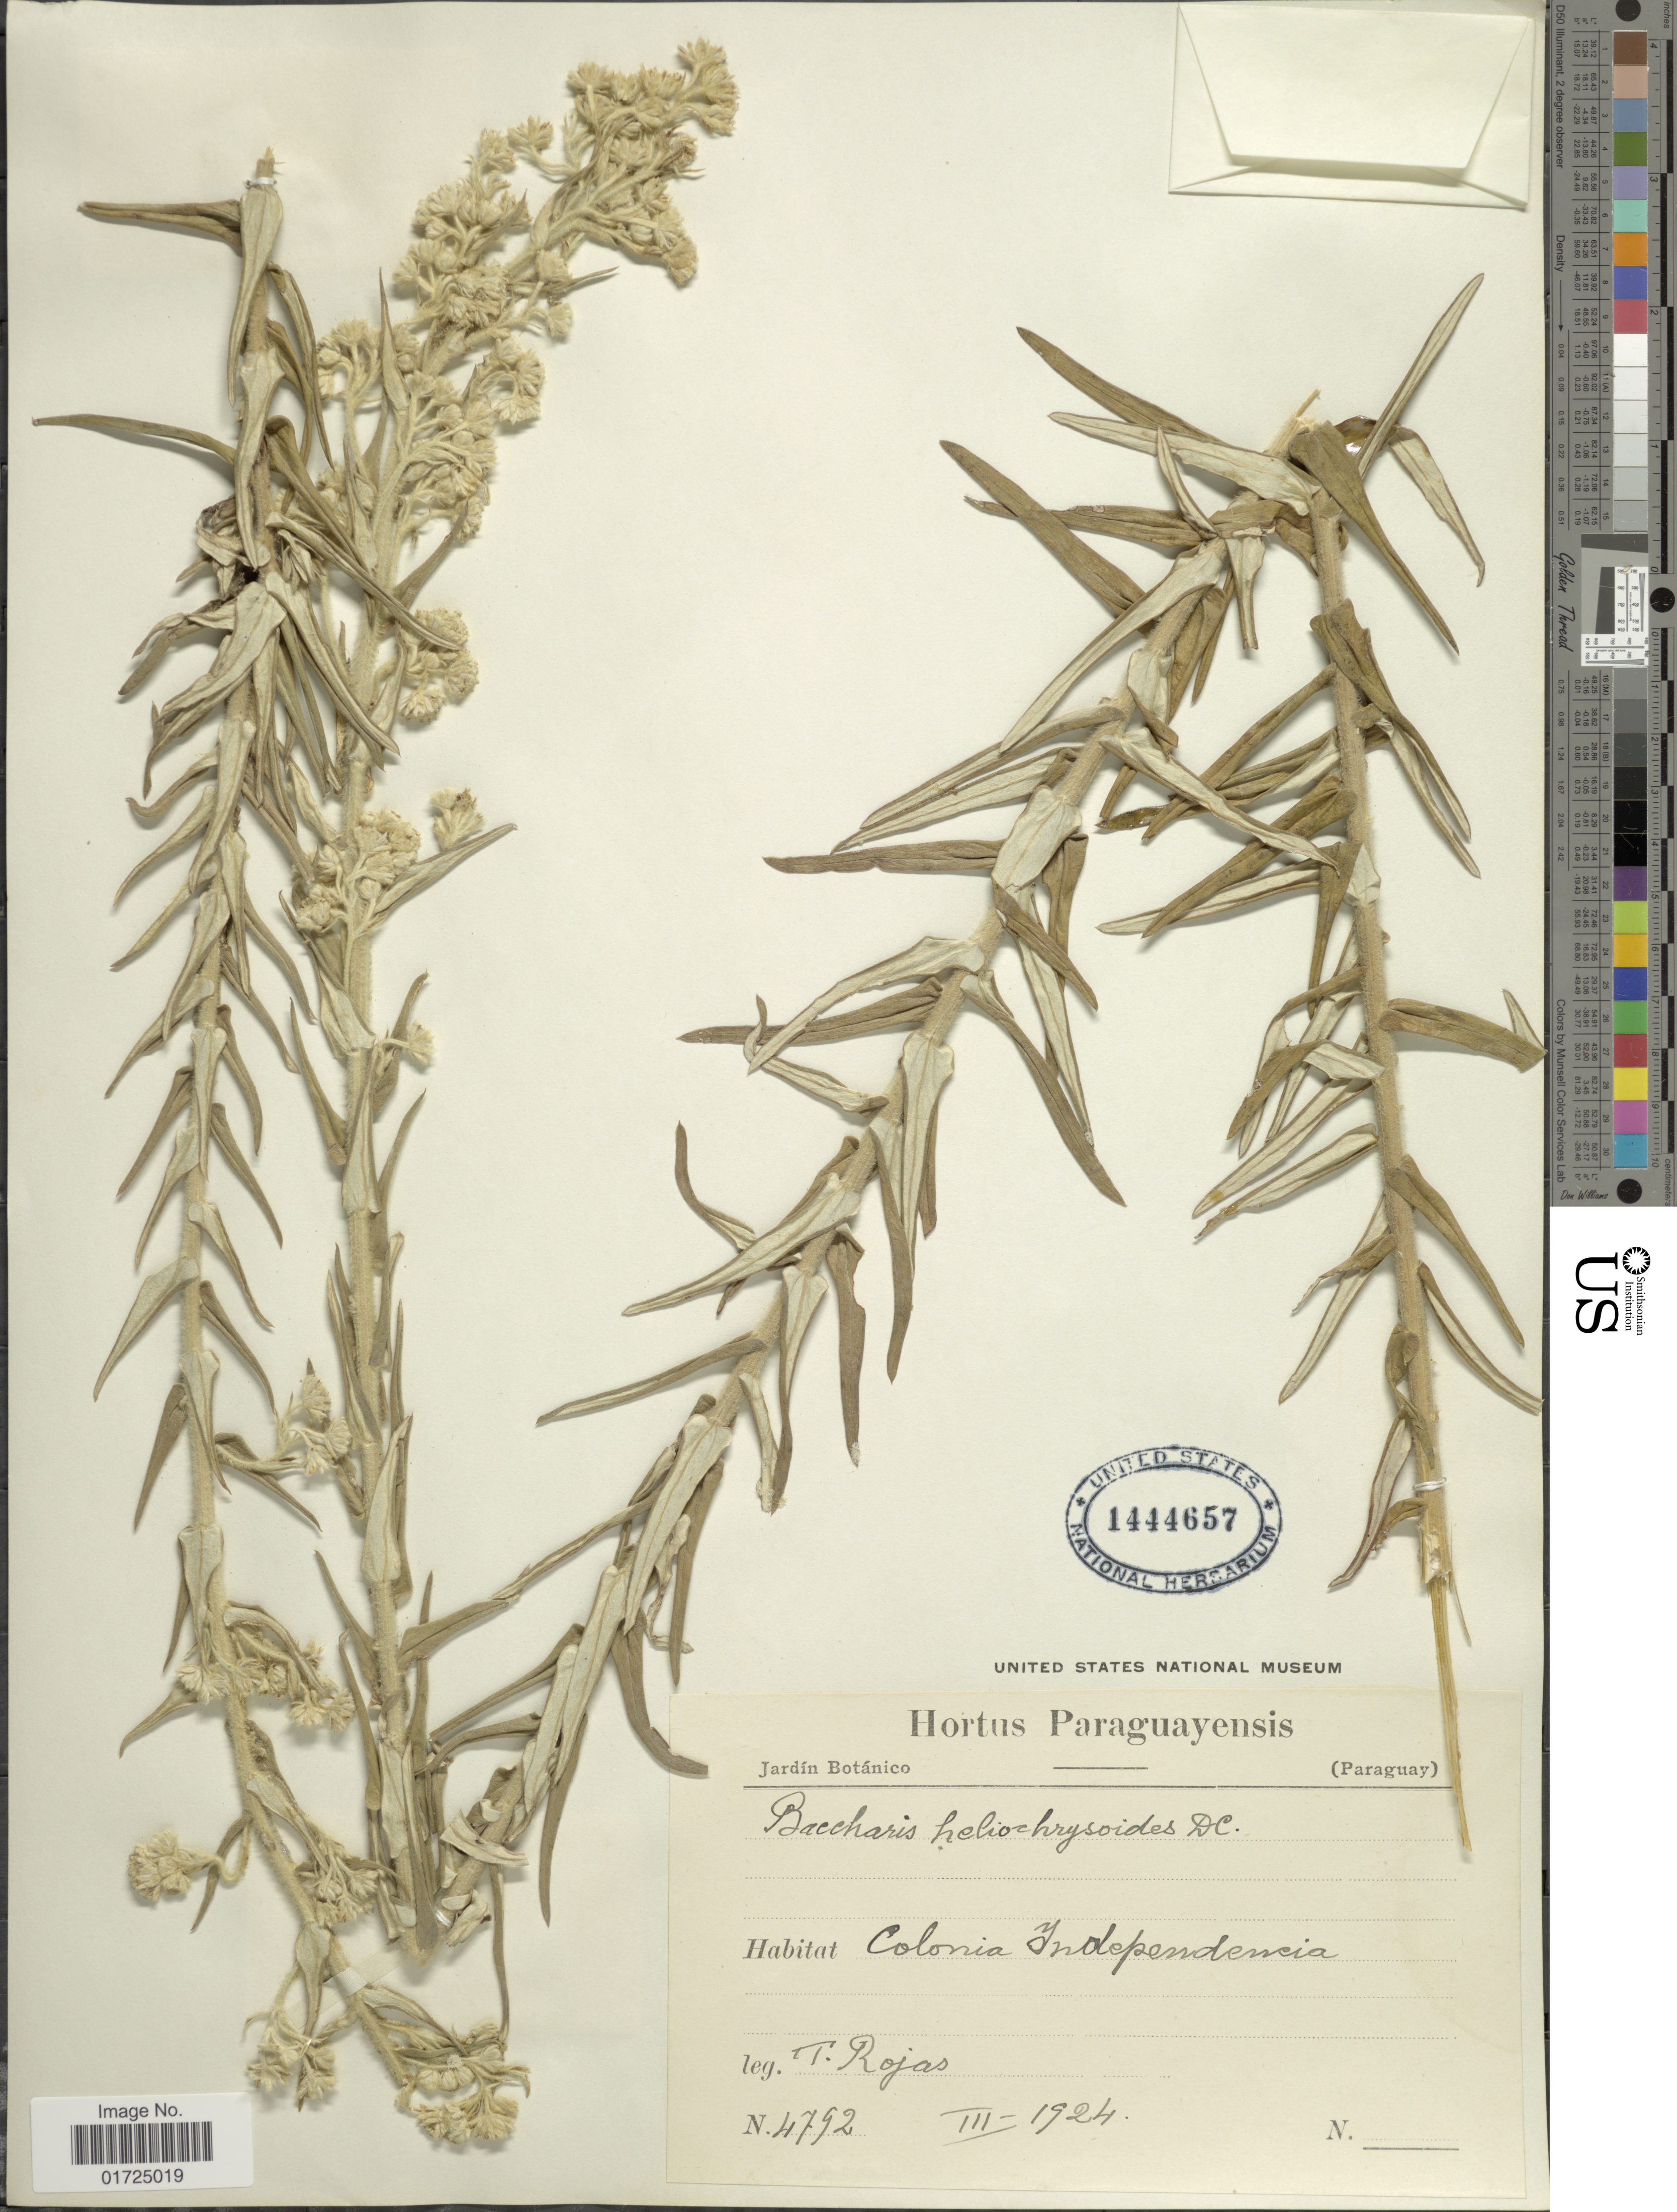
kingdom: Plantae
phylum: Tracheophyta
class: Magnoliopsida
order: Asterales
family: Asteraceae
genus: Baccharis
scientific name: Baccharis helichrysoides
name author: DC.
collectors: T. Rojas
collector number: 4792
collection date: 1924-03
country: Paraguay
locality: Colonia Independencia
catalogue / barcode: US 1444657